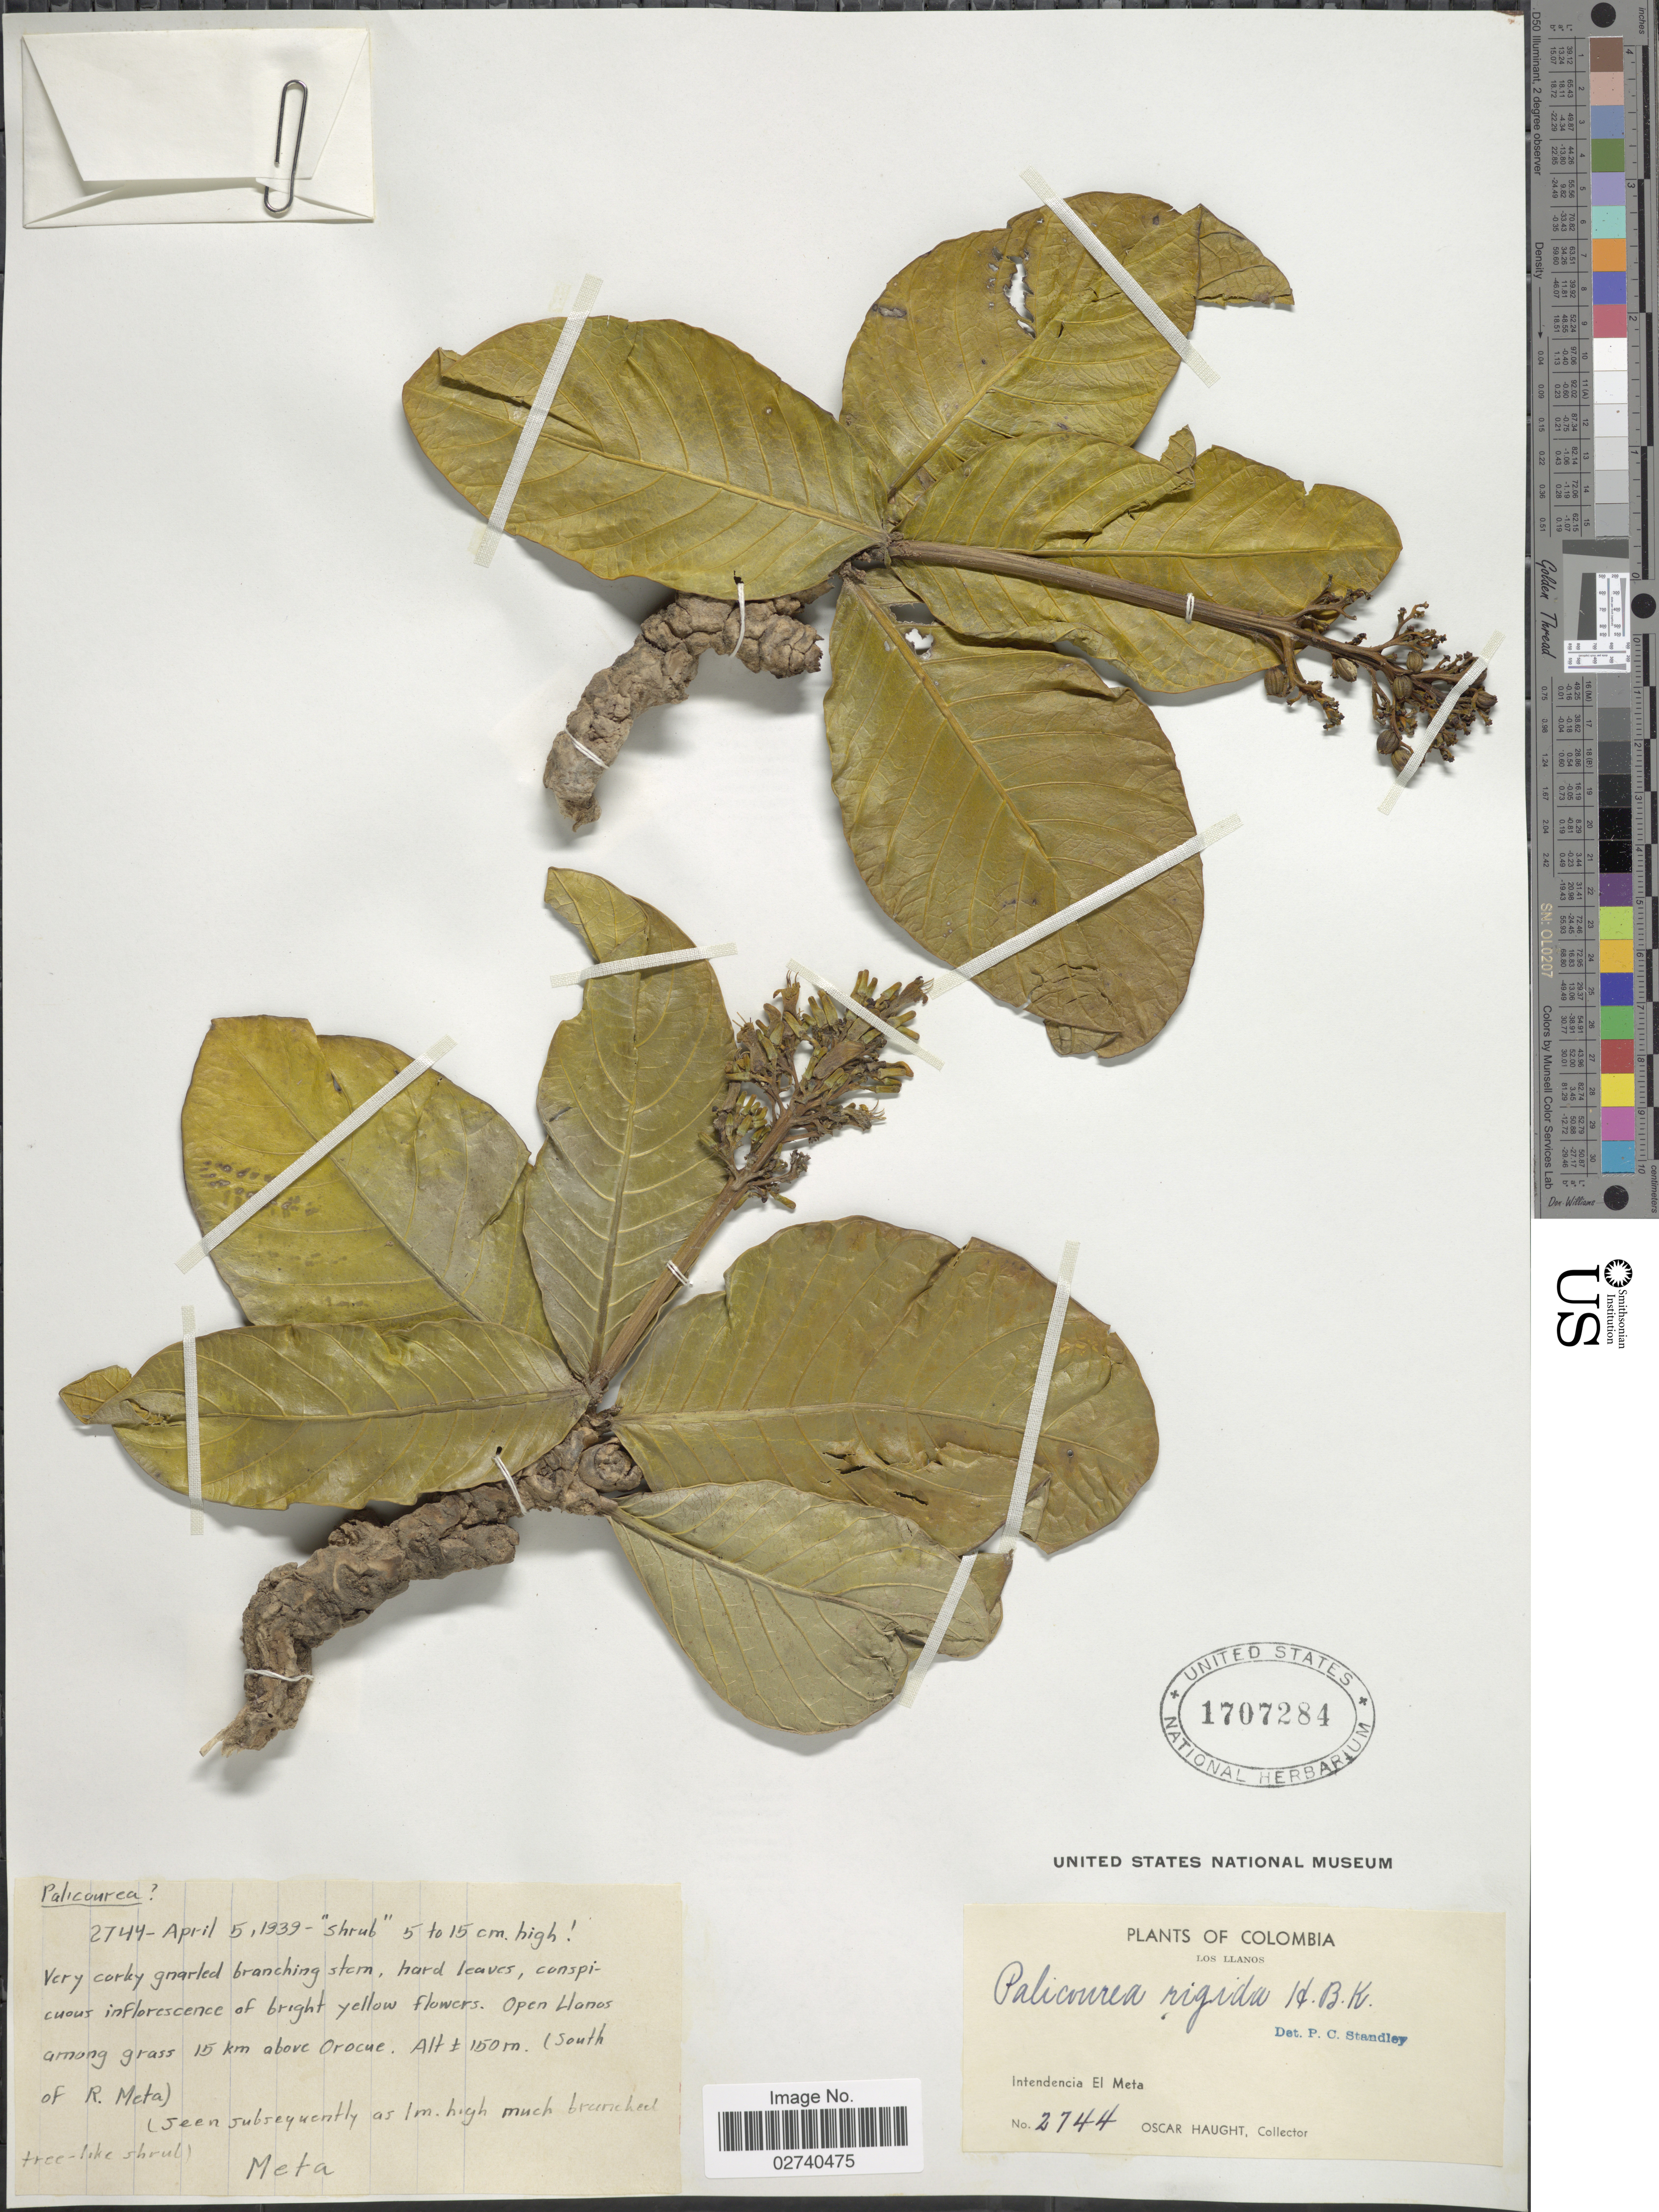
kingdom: Plantae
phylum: Tracheophyta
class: Magnoliopsida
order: Gentianales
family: Rubiaceae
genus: Palicourea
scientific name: Palicourea rigida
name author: Kunth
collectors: O. Haught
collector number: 2744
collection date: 1939-04-05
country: Colombia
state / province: Meta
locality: Los Llanos. Intendencia El Meta. Open Llanos among grass 15 km above Orocue. (south of R. Meta).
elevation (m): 150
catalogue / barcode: US 1707284